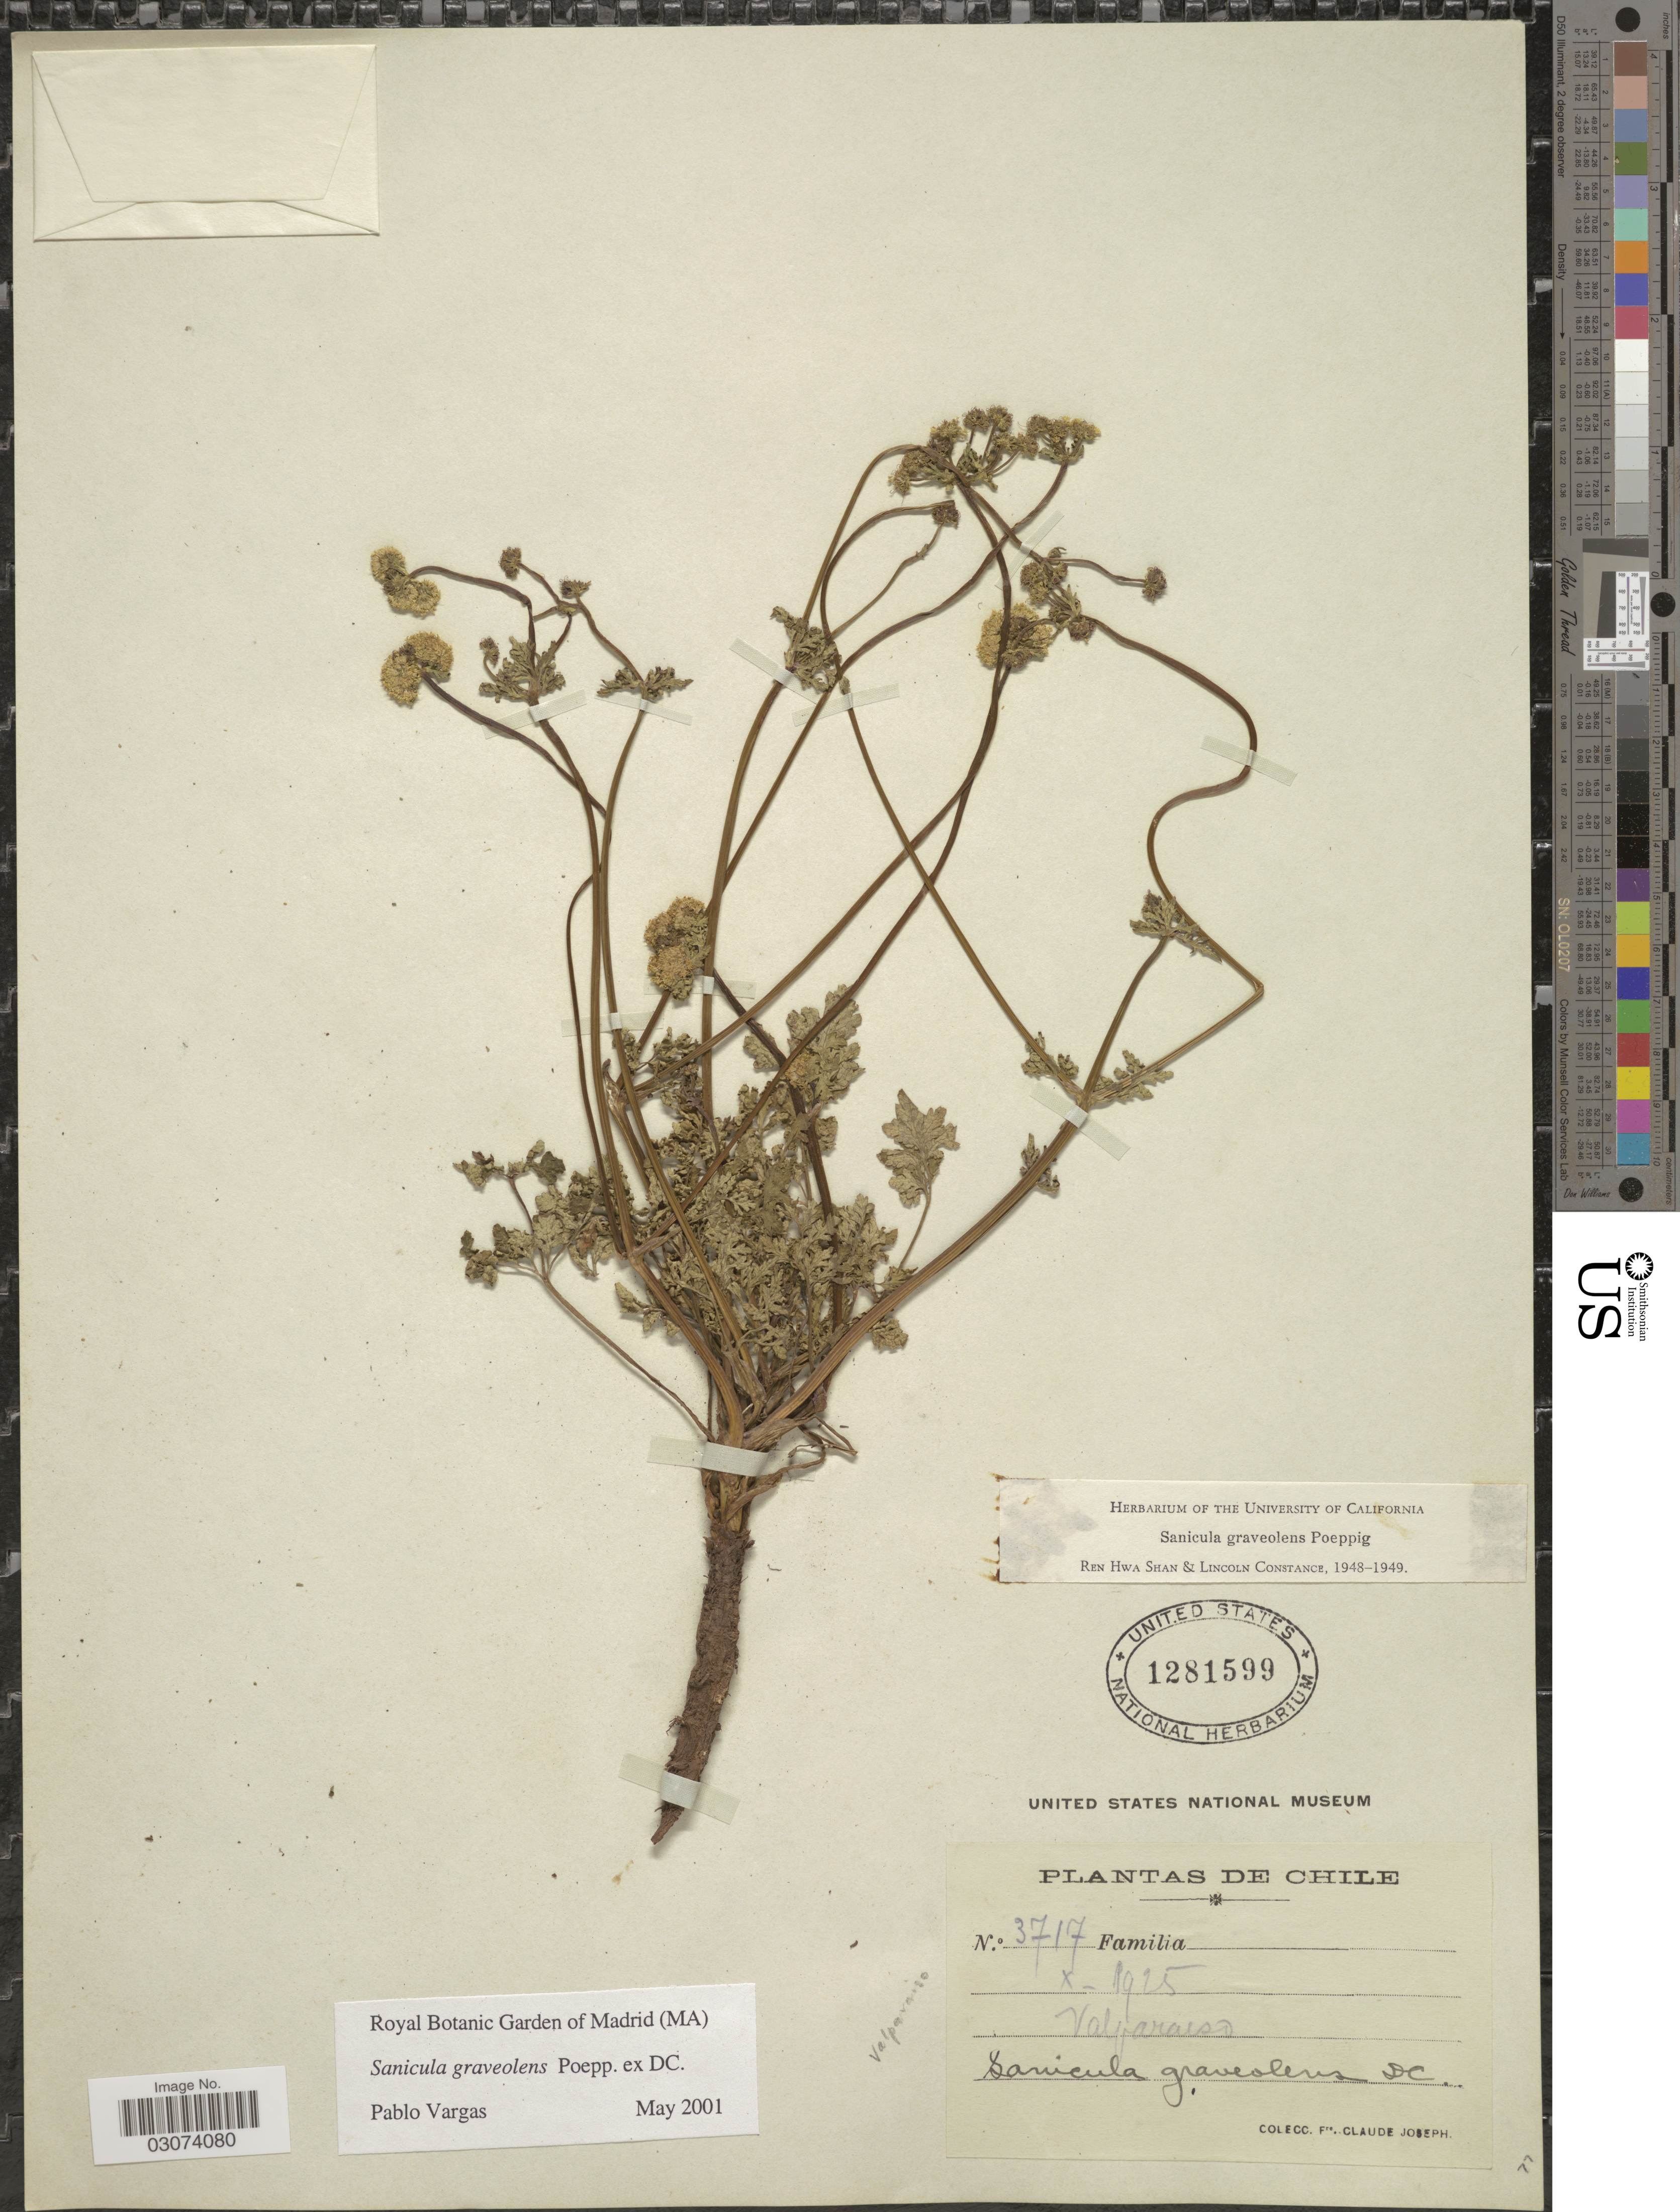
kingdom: Plantae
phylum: Tracheophyta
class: Magnoliopsida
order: Apiales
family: Apiaceae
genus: Sanicula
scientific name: Sanicula graveolens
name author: Poepp. ex DC.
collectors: Bro. Claude-Joseph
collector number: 3717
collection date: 1925-10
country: Chile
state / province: Valparaíso (V)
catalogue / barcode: US 1281599